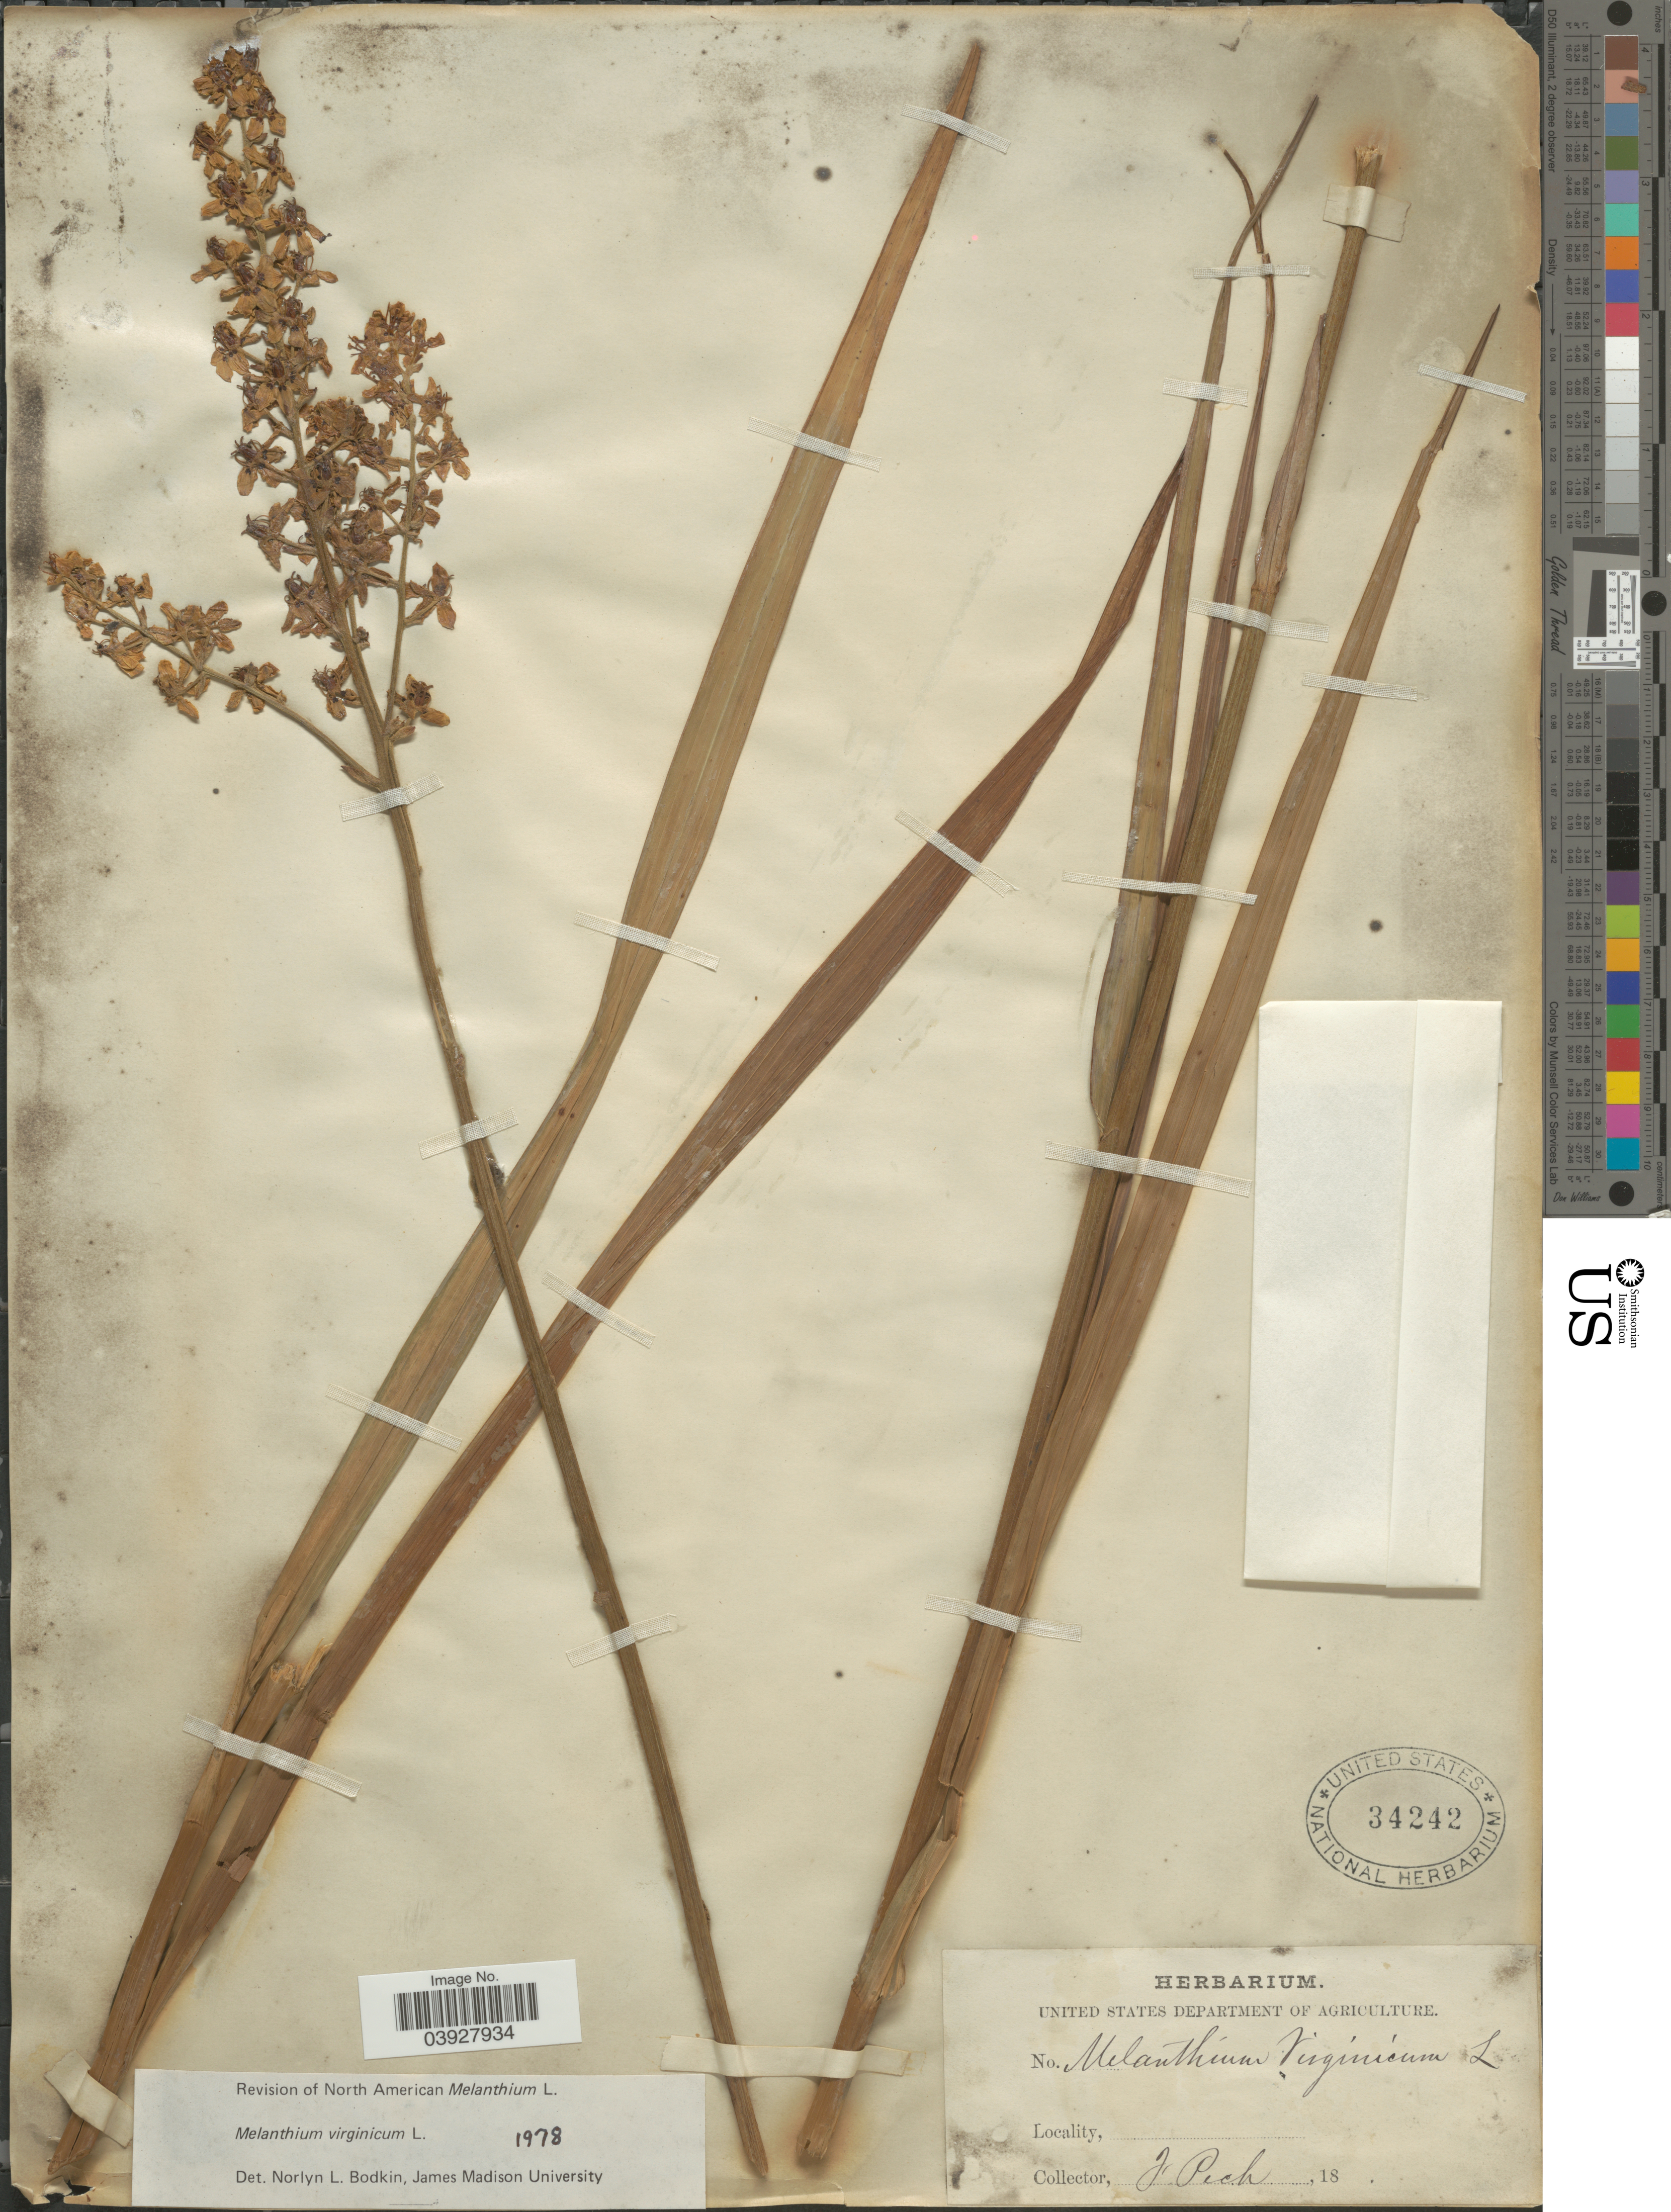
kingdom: Plantae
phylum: Tracheophyta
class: Liliopsida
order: Liliales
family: Melanthiaceae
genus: Melanthium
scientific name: Melanthium virginicum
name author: L.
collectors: J. Pech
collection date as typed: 18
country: United States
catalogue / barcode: US 34242